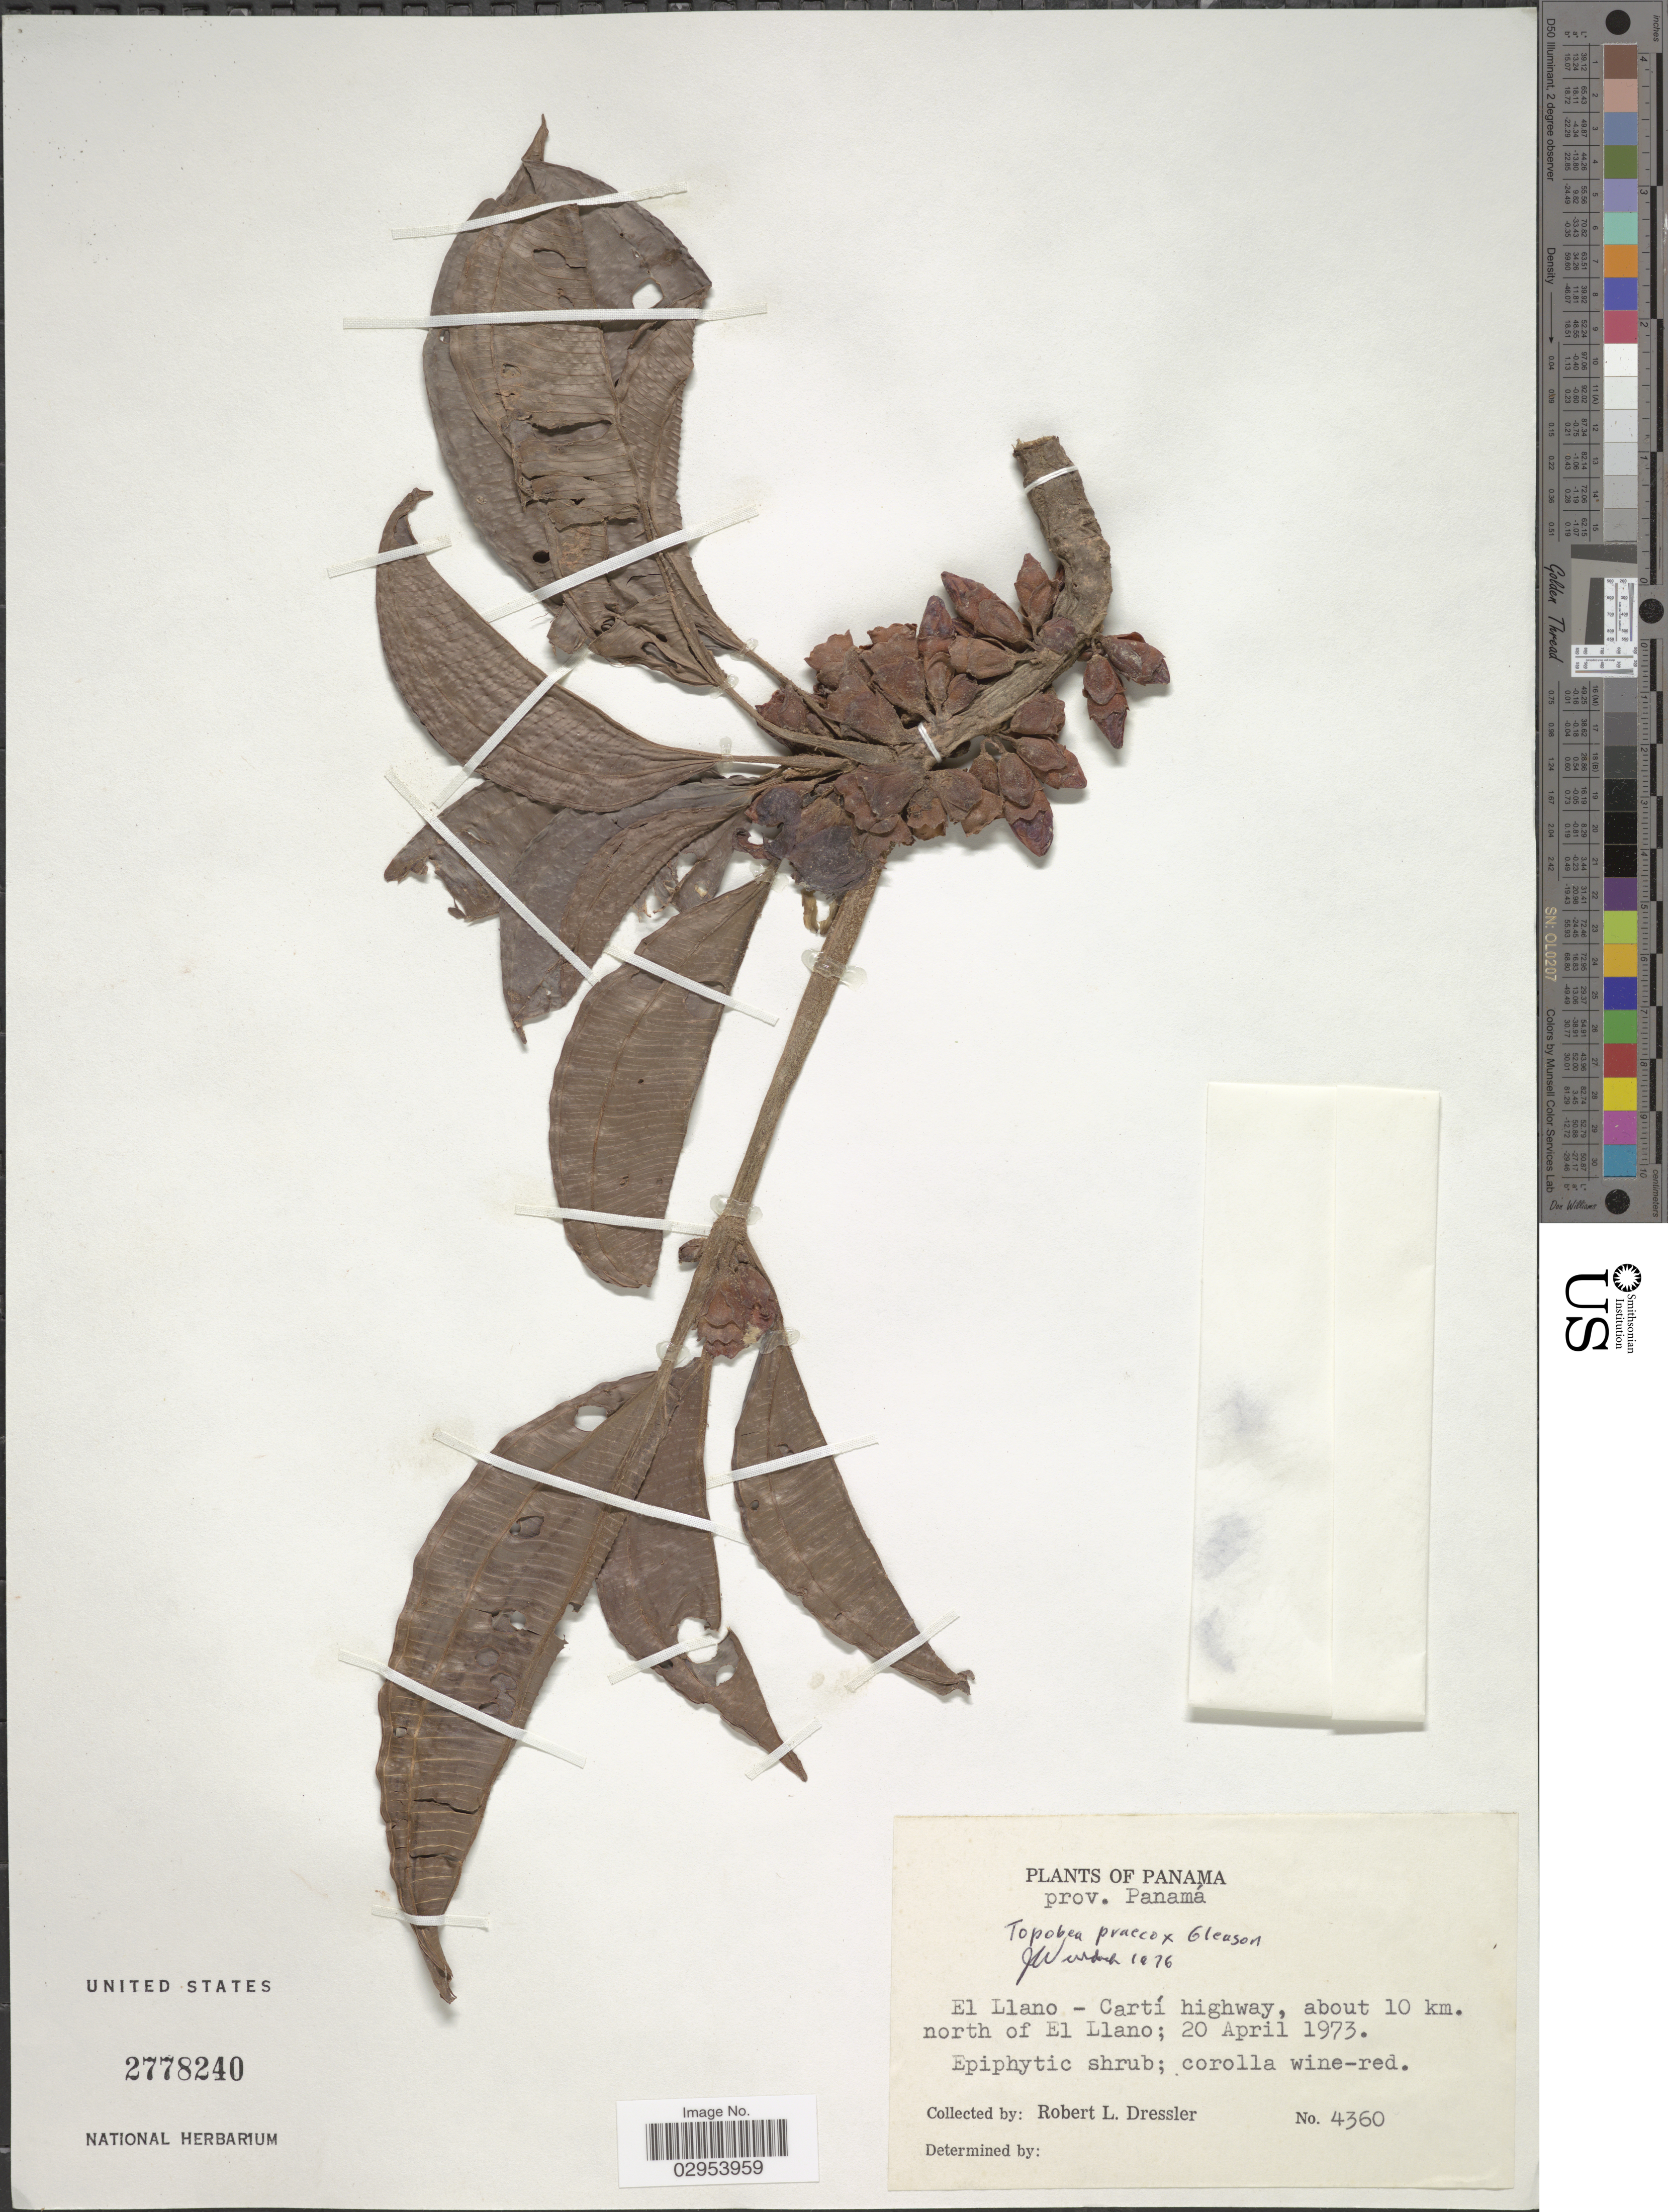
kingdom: Plantae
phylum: Tracheophyta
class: Magnoliopsida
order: Myrtales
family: Melastomataceae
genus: Topobea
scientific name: Topobea praecox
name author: Gleason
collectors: R. Dressler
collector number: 4360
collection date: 1973-04-20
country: Panama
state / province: Panamá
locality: El Llano - Cartí highway, about 10 km. north of El LLano.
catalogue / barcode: US 2778240